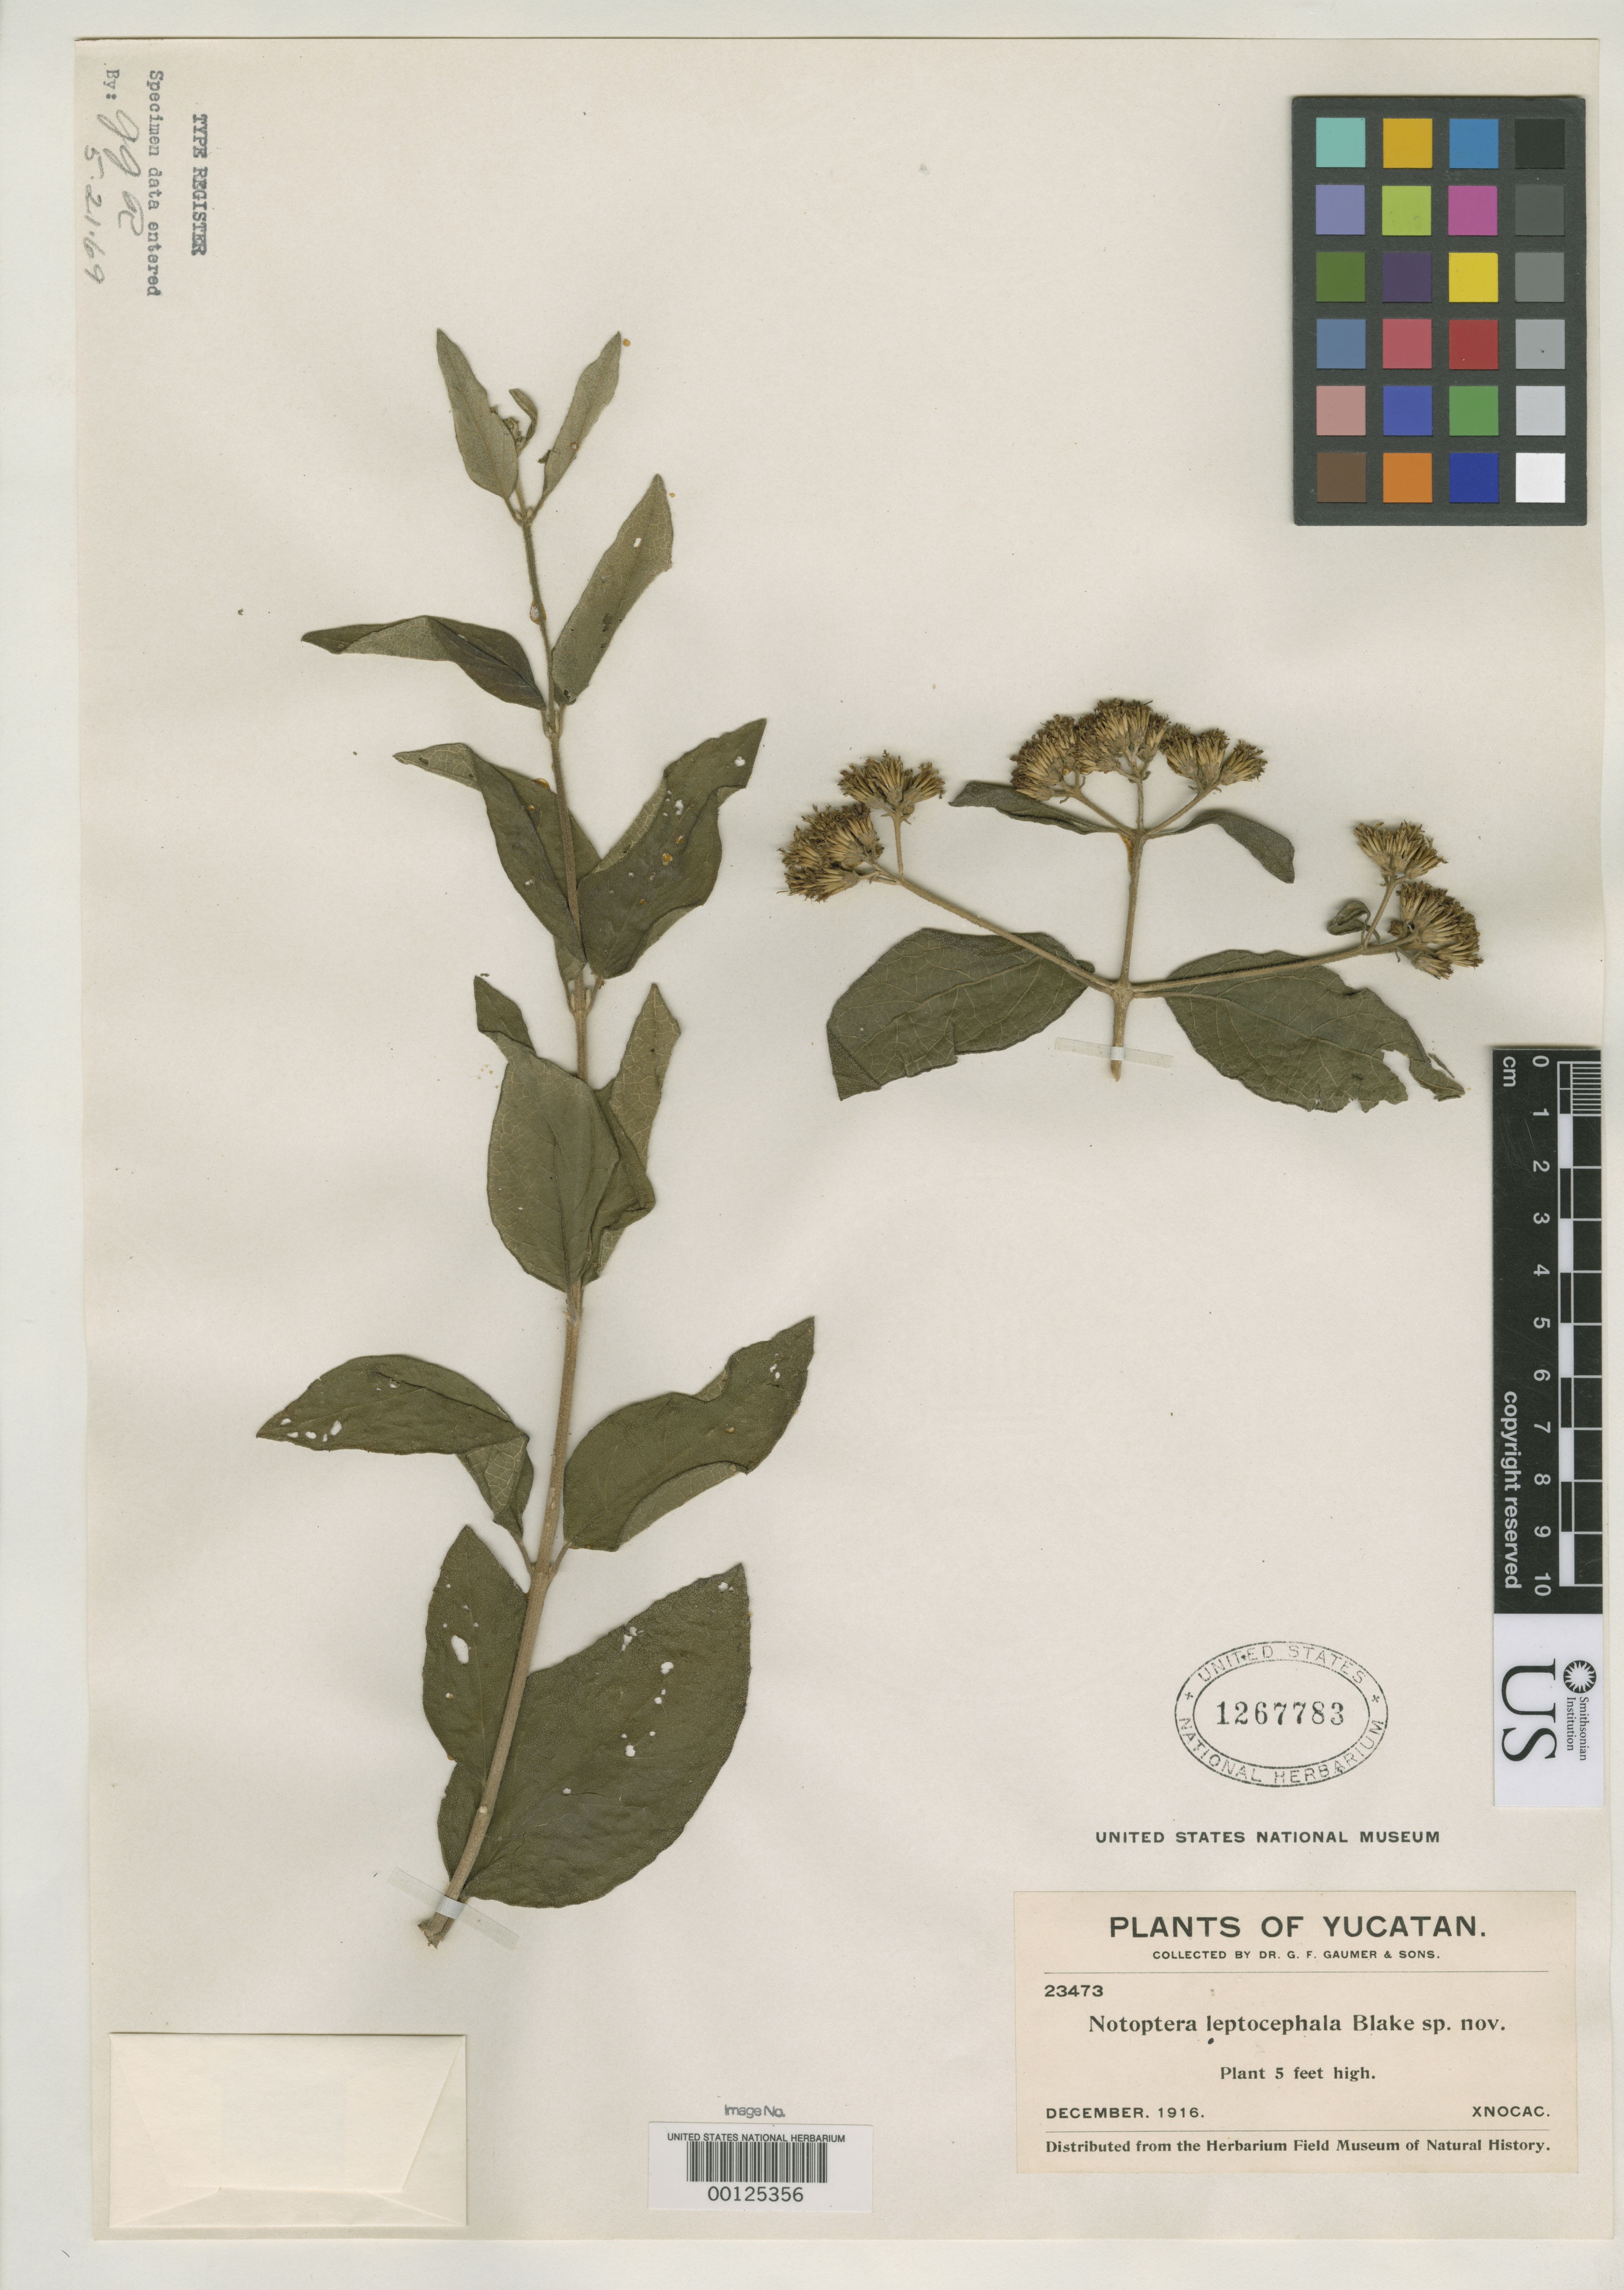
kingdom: Plantae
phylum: Tracheophyta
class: Magnoliopsida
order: Asterales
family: Asteraceae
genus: Notoptera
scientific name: Notoptera leptocephala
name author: S.F. Blake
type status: Isotype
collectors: G. F. Gaumer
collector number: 23473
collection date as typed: Dec 1916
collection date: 1916-12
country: Mexico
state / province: Yucatán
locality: Xnocac.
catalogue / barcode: US 1267783